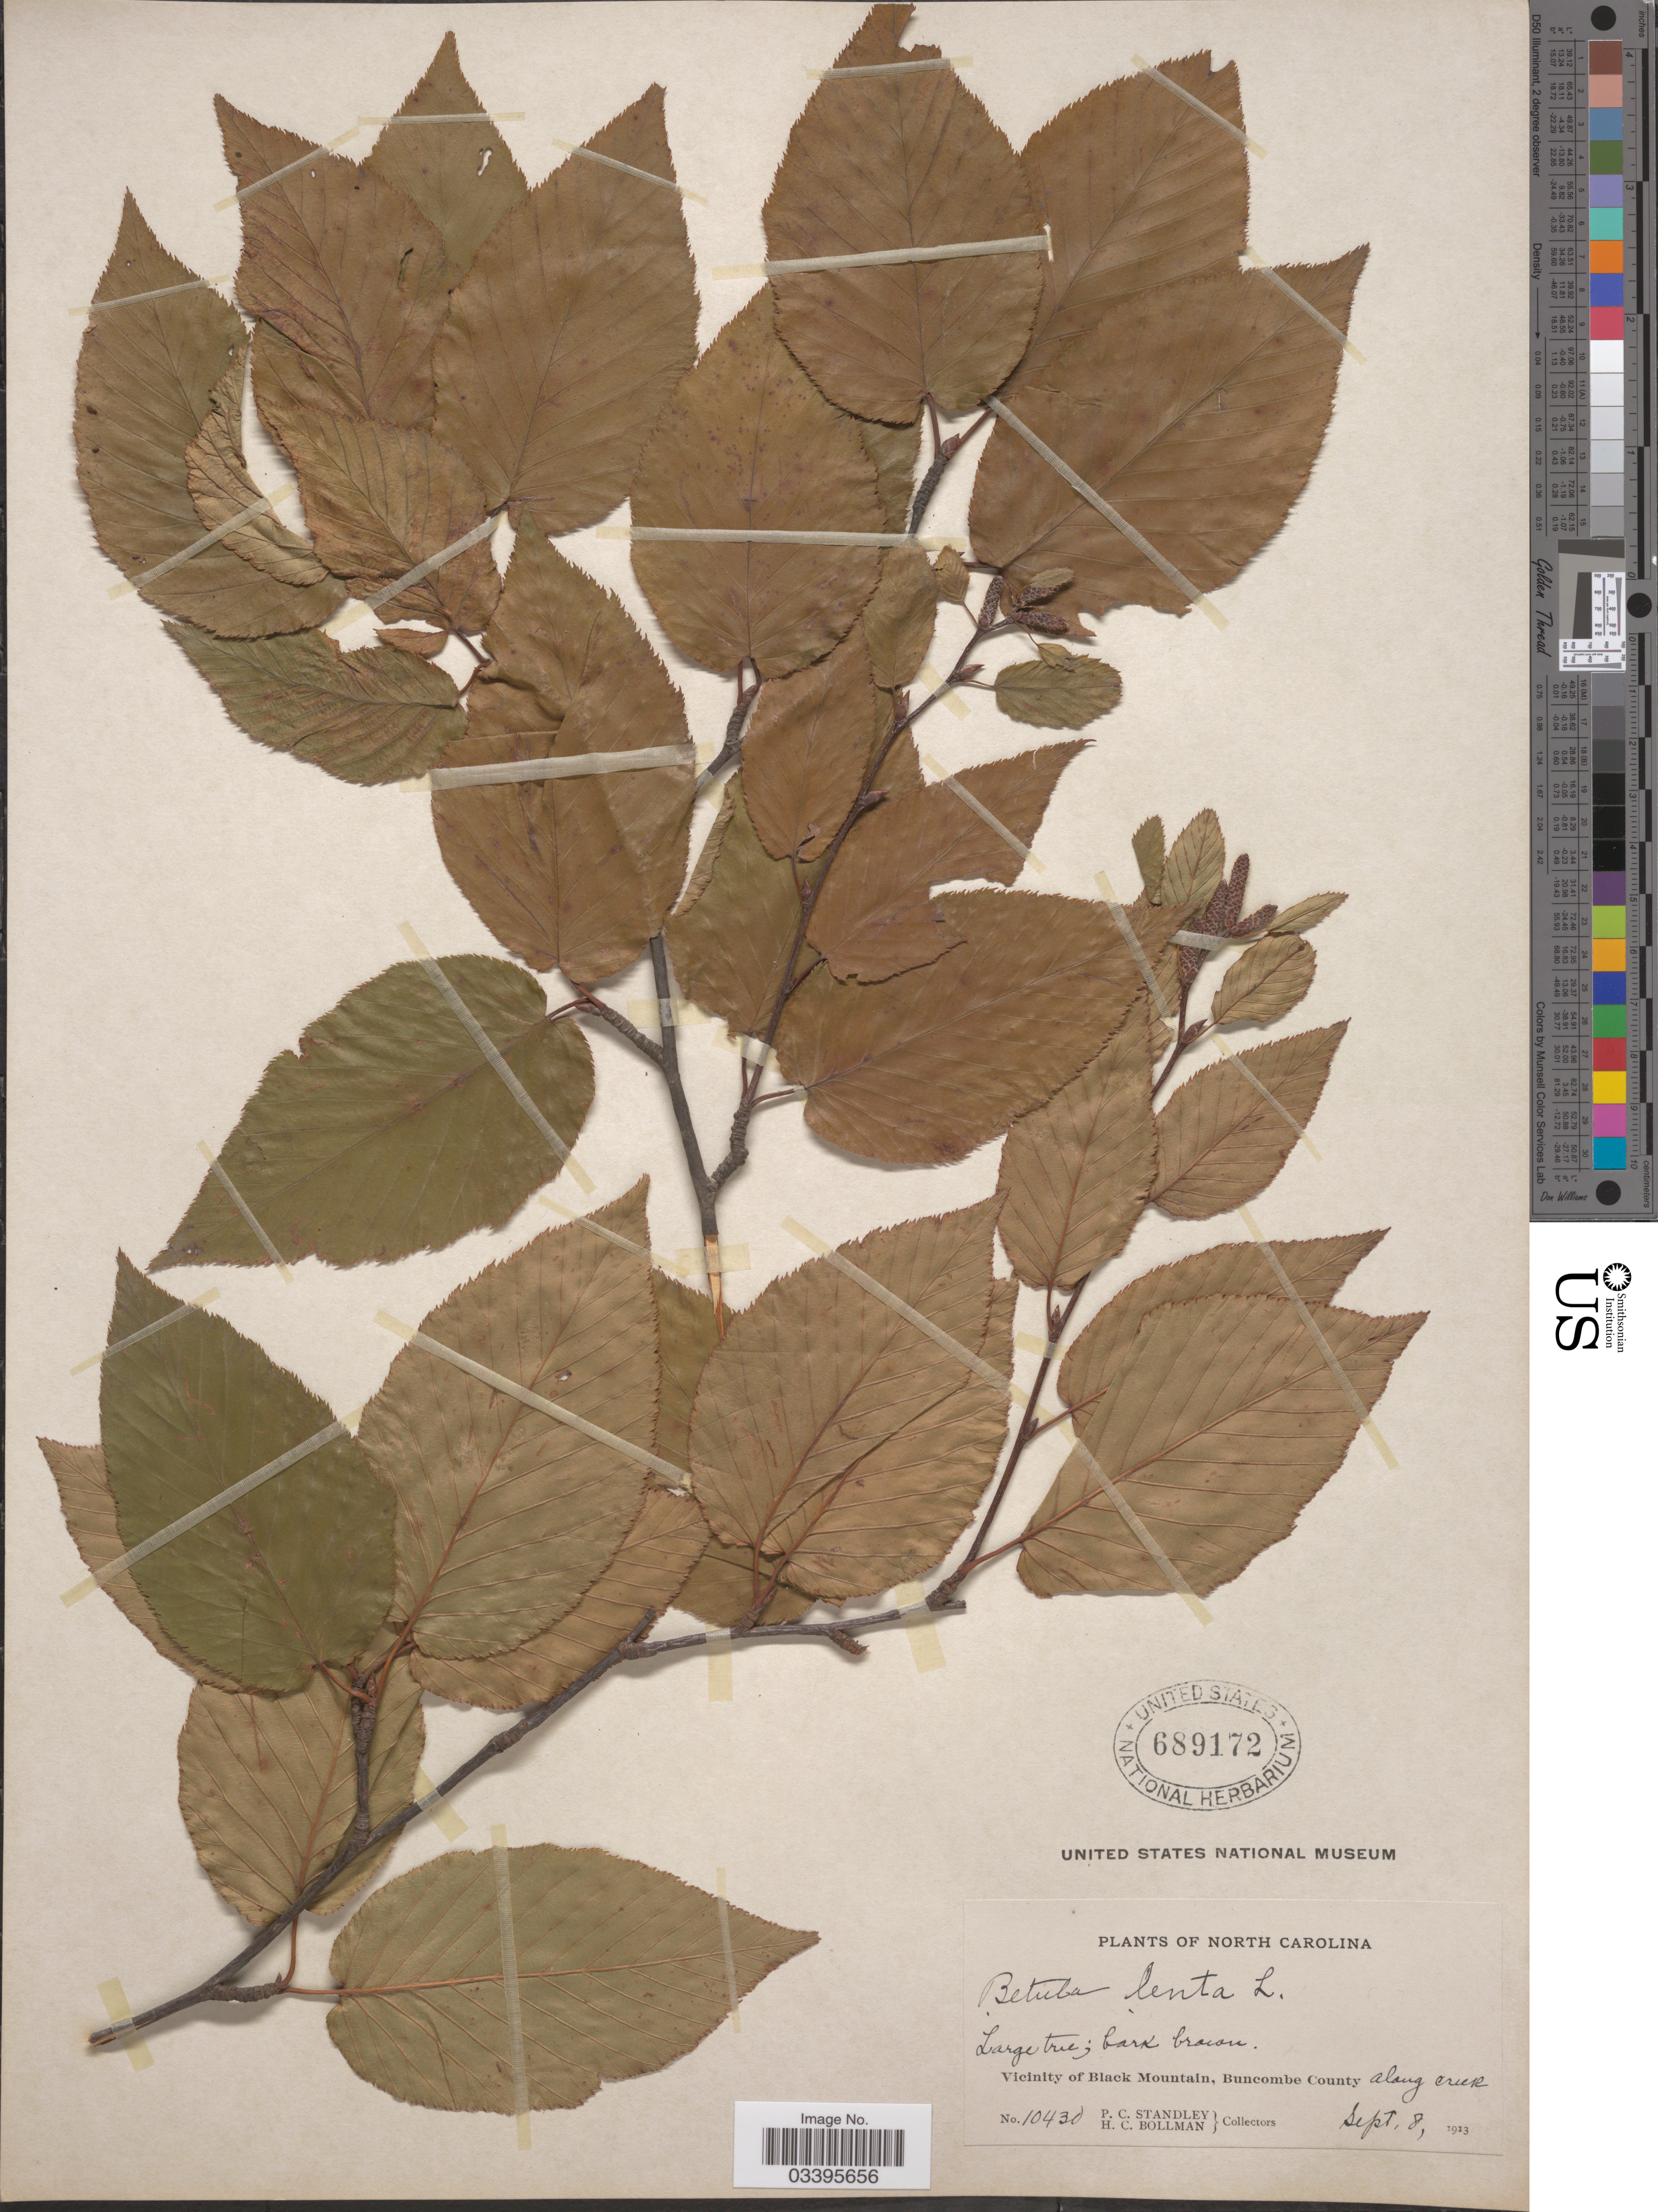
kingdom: Plantae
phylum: Tracheophyta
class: Magnoliopsida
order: Fagales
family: Betulaceae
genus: Betula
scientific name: Betula lenta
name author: L.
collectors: P. C. Standley & H. C. Bollman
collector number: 10430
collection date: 1913-09-08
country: United States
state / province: North Carolina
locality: Vicinity of Black Mountain, Buncombe County. Along creek.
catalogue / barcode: US 689172